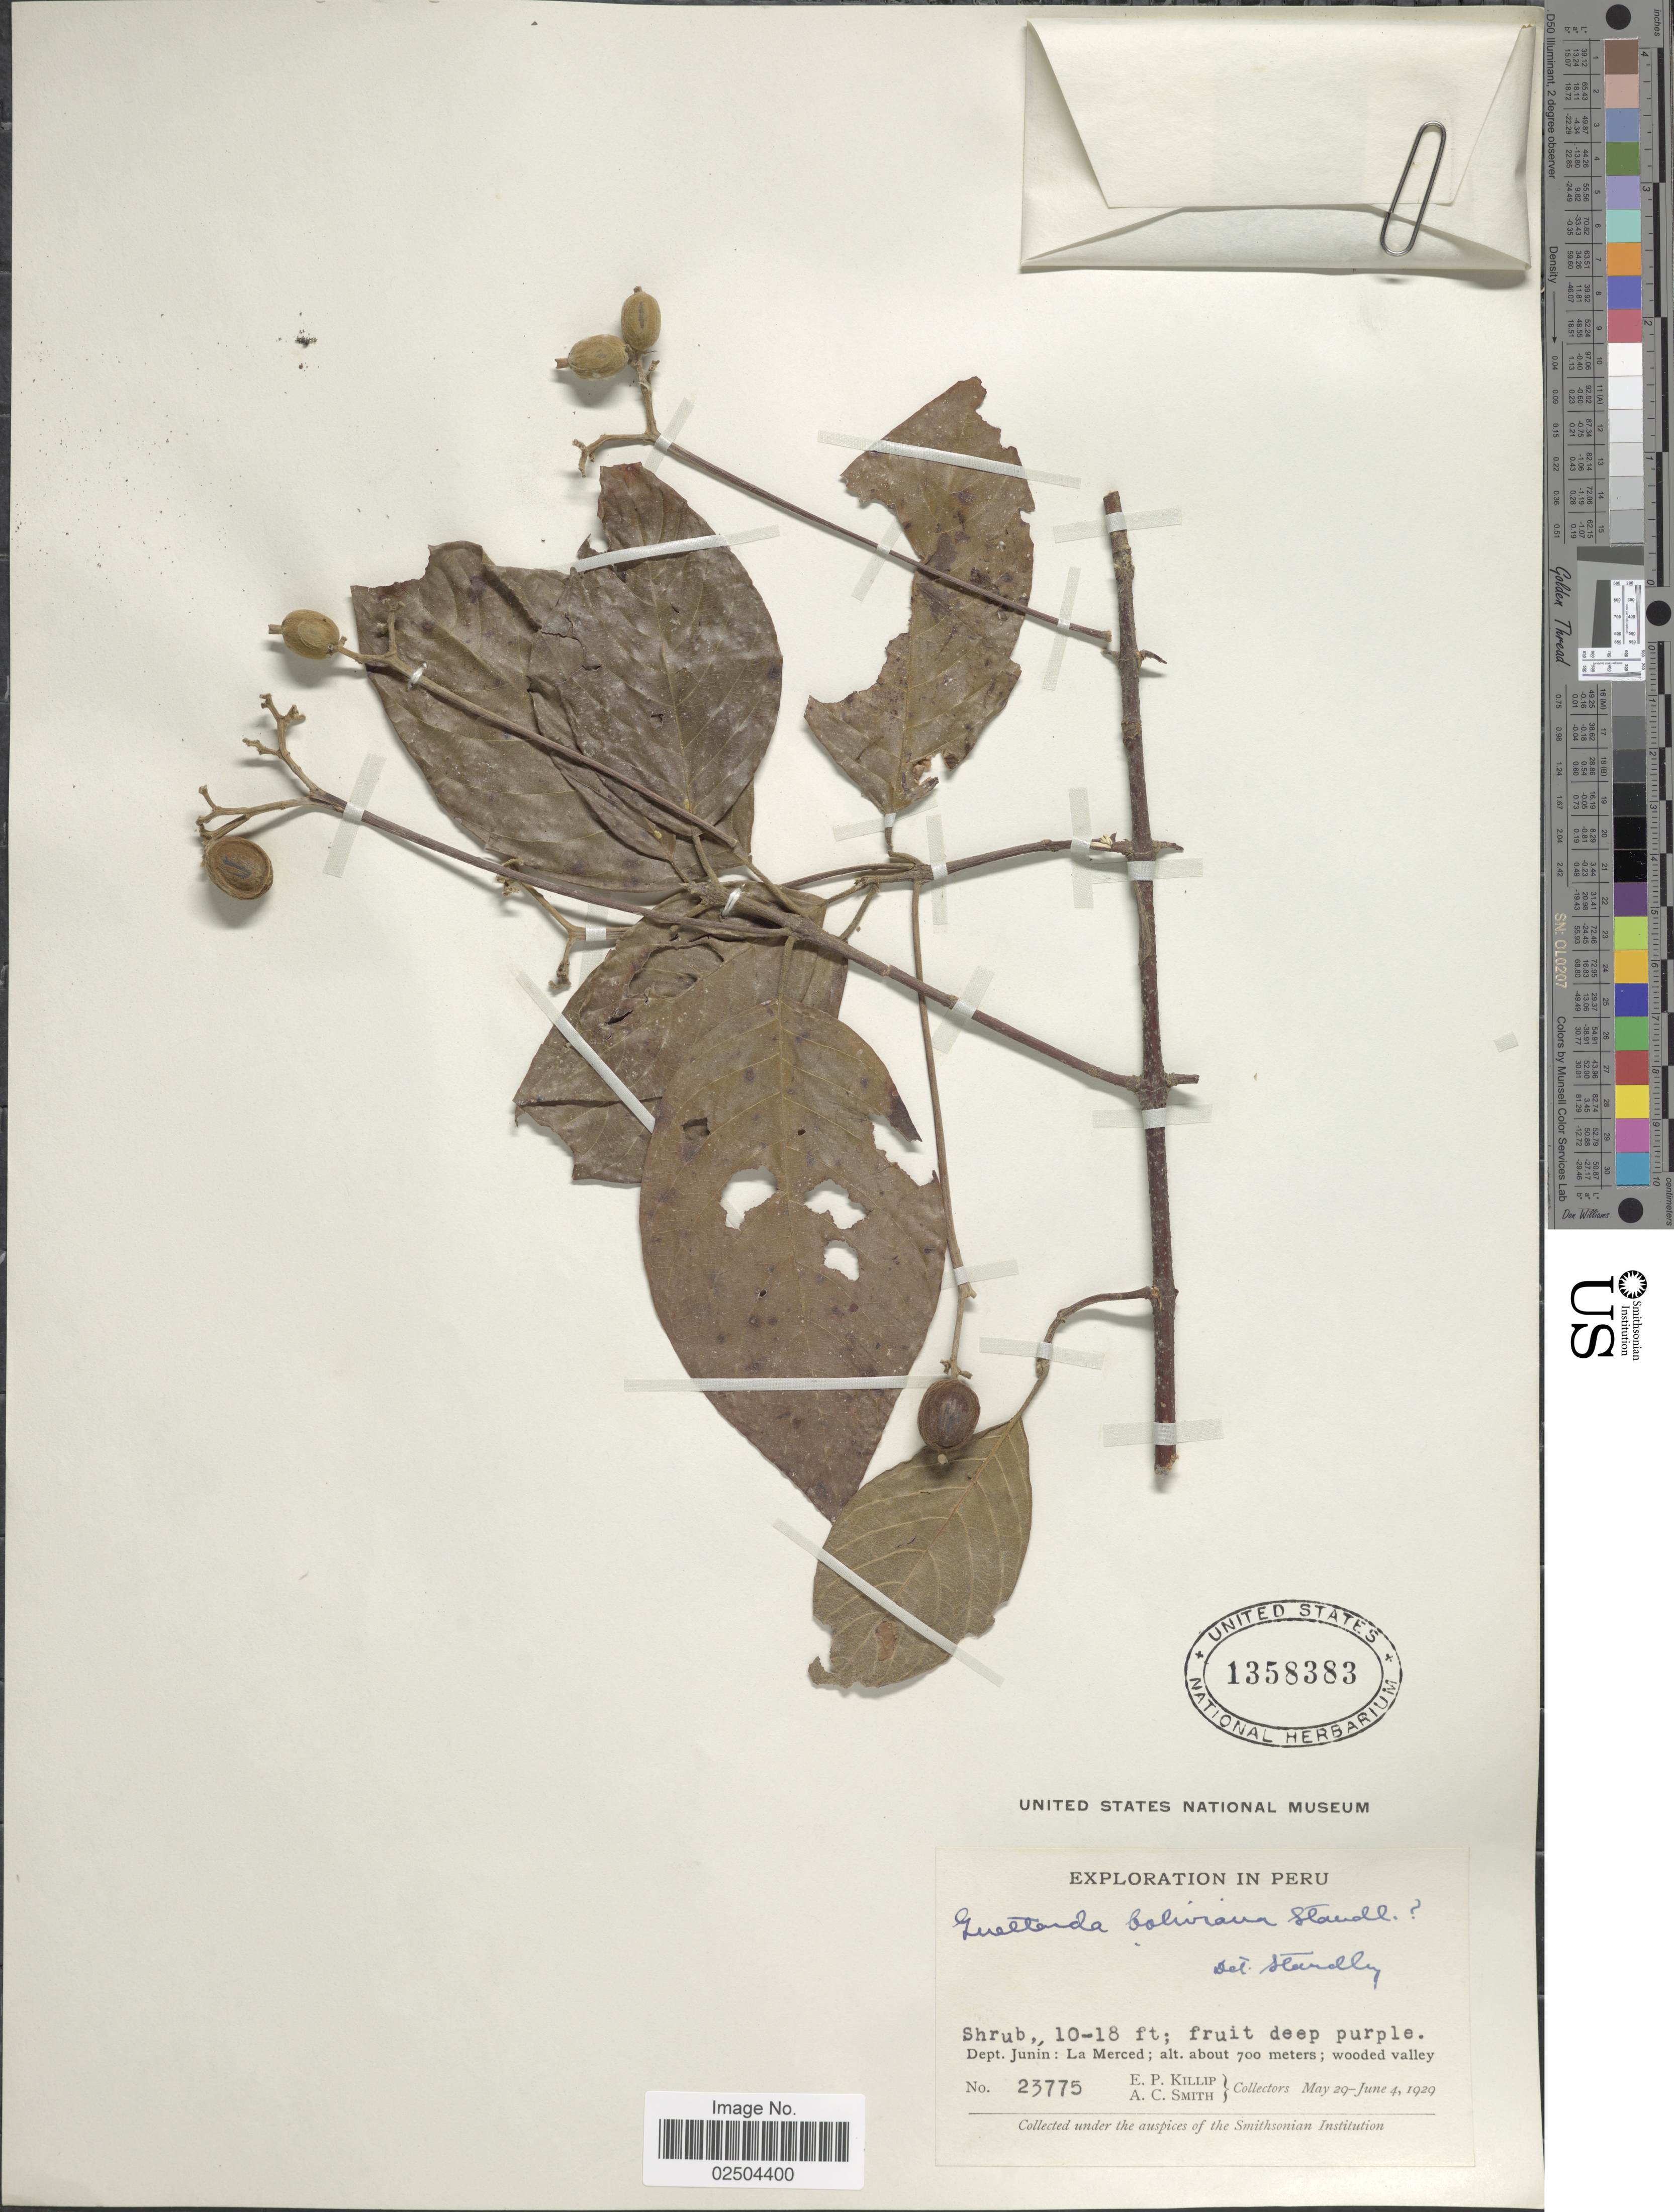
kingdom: Plantae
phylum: Tracheophyta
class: Magnoliopsida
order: Gentianales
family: Rubiaceae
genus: Guettarda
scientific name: Guettarda boliviana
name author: Standl.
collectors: E. P. Killip & A. C. Smith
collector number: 23775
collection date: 1929-05-29/1929-06-04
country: Peru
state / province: Junín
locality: Dept. Junin: La Merced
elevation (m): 700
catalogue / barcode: US 1358383